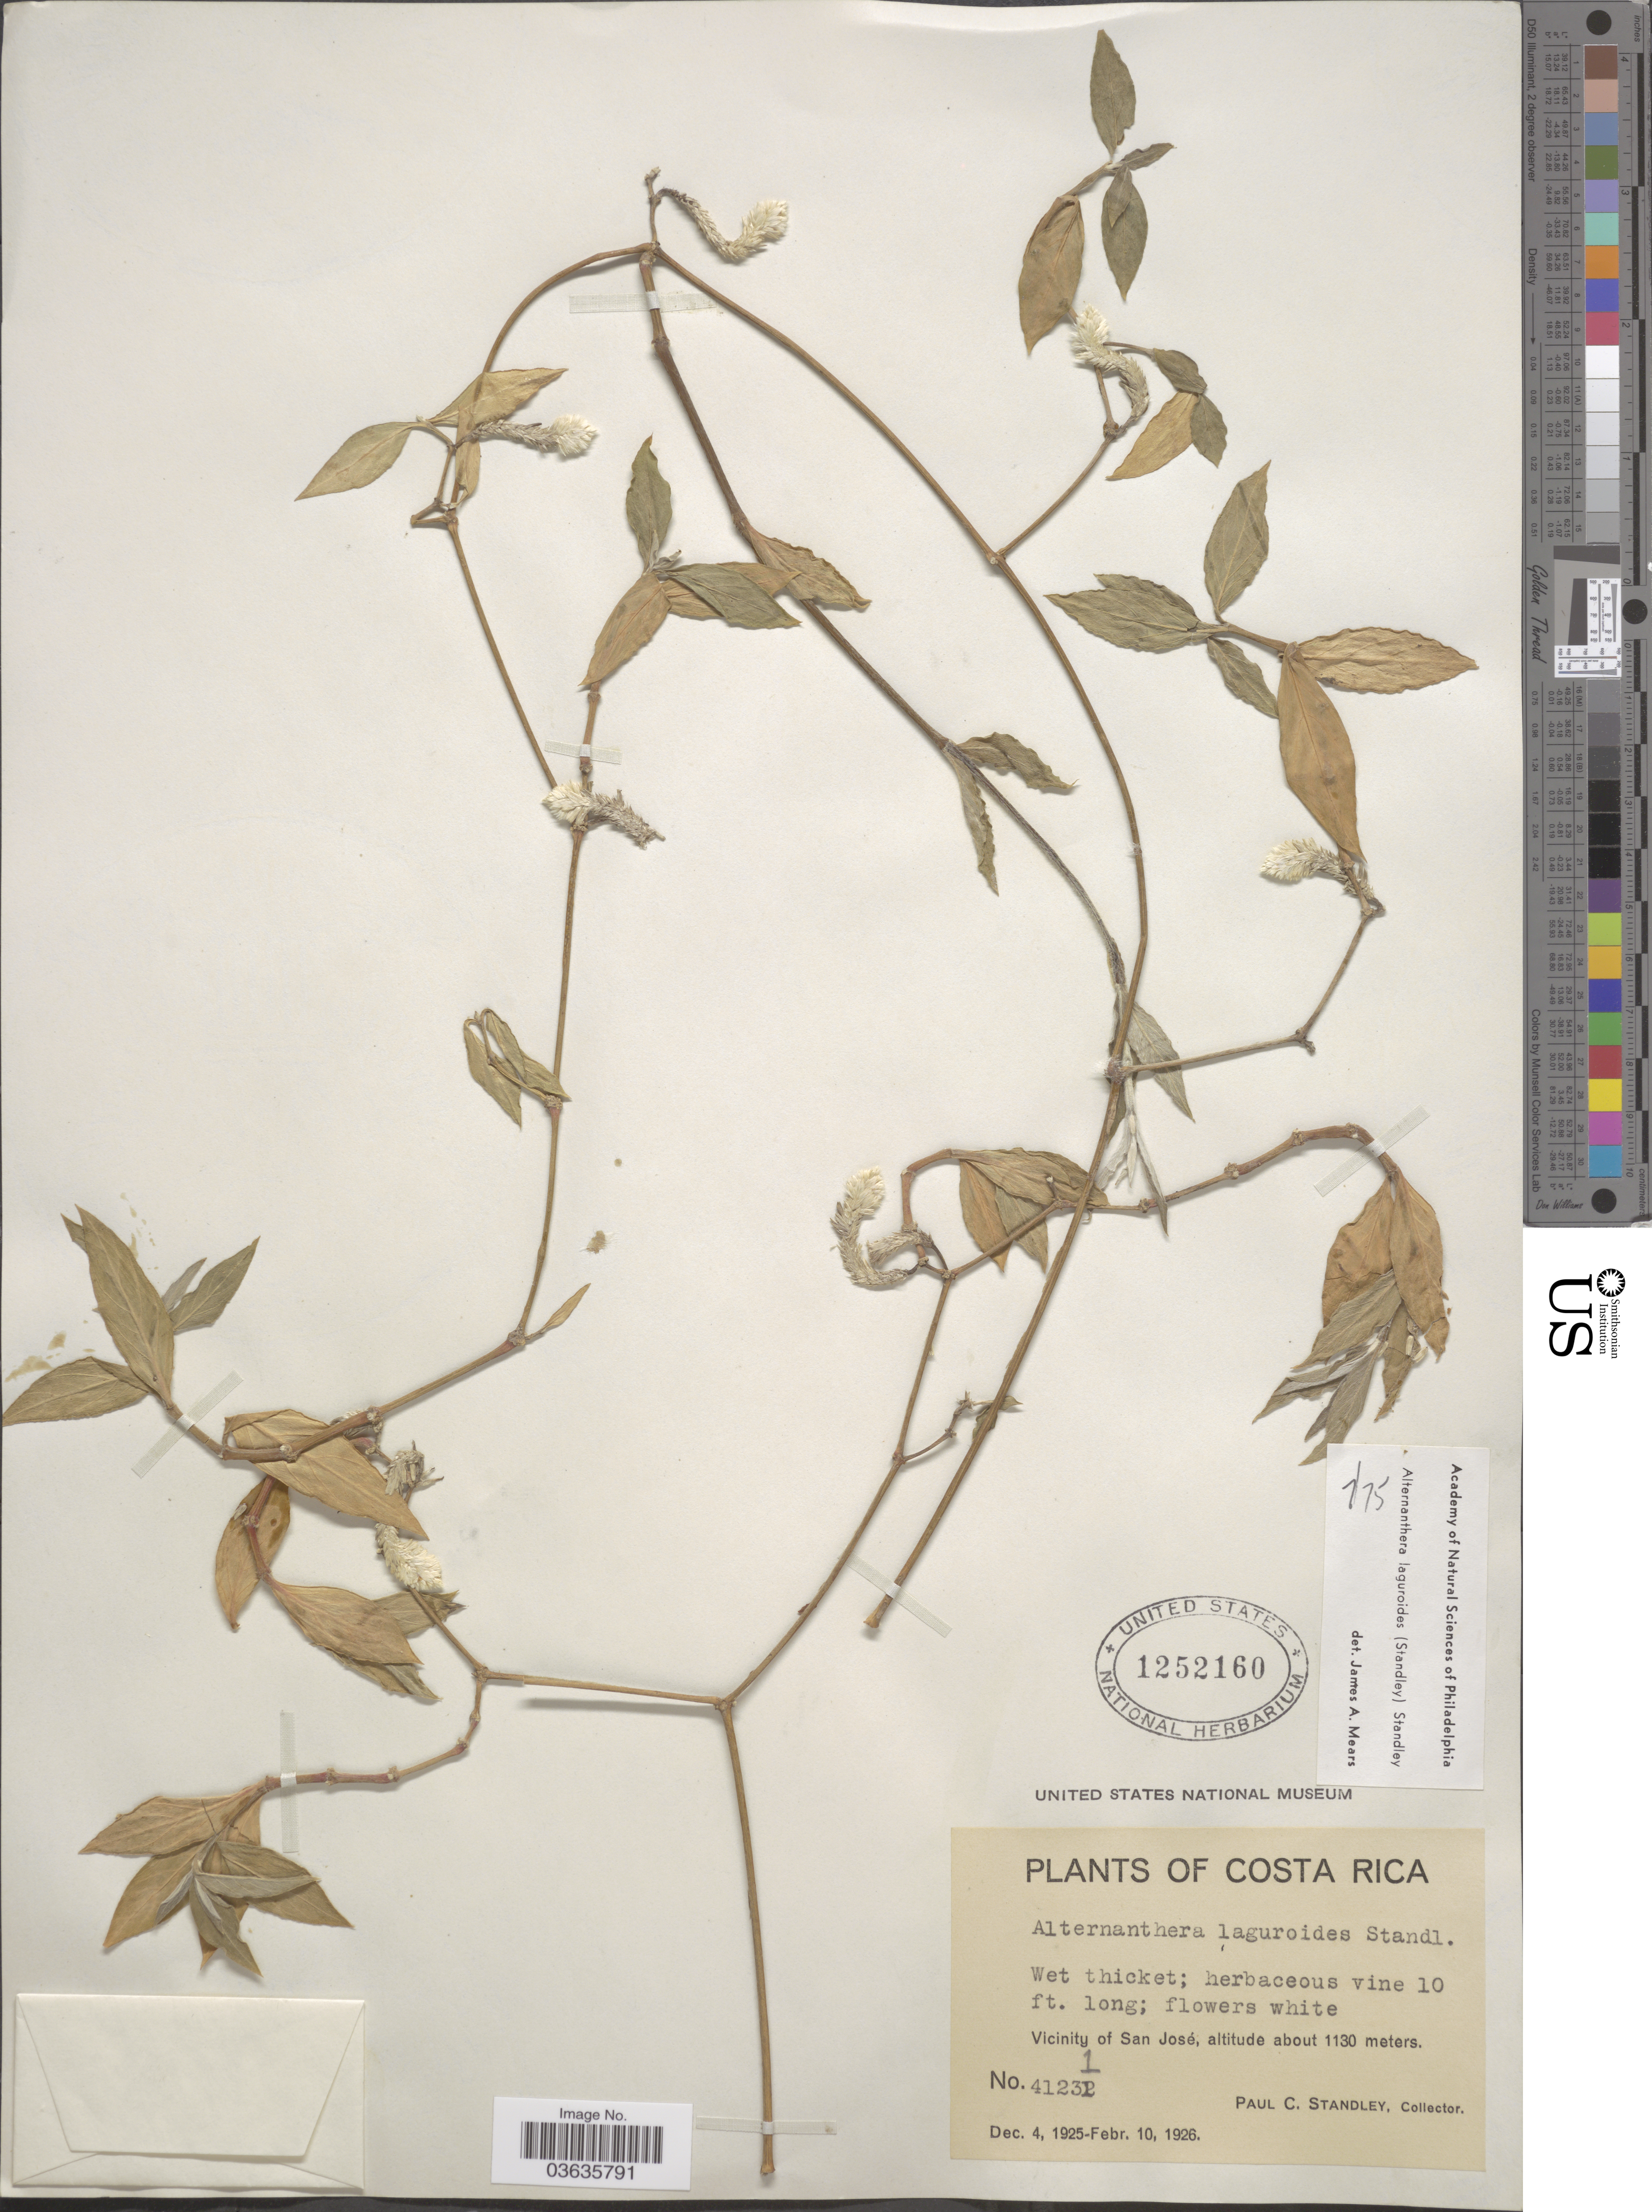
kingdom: Plantae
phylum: Tracheophyta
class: Magnoliopsida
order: Caryophyllales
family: Amaranthaceae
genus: Alternanthera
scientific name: Alternanthera laguroides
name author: (Standl.) Standl.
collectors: P. C. Standley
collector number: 41231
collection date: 1925-12-04/1926-02-10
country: Costa Rica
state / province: San José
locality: Vicinity of San José.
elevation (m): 1130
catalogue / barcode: US 1252160